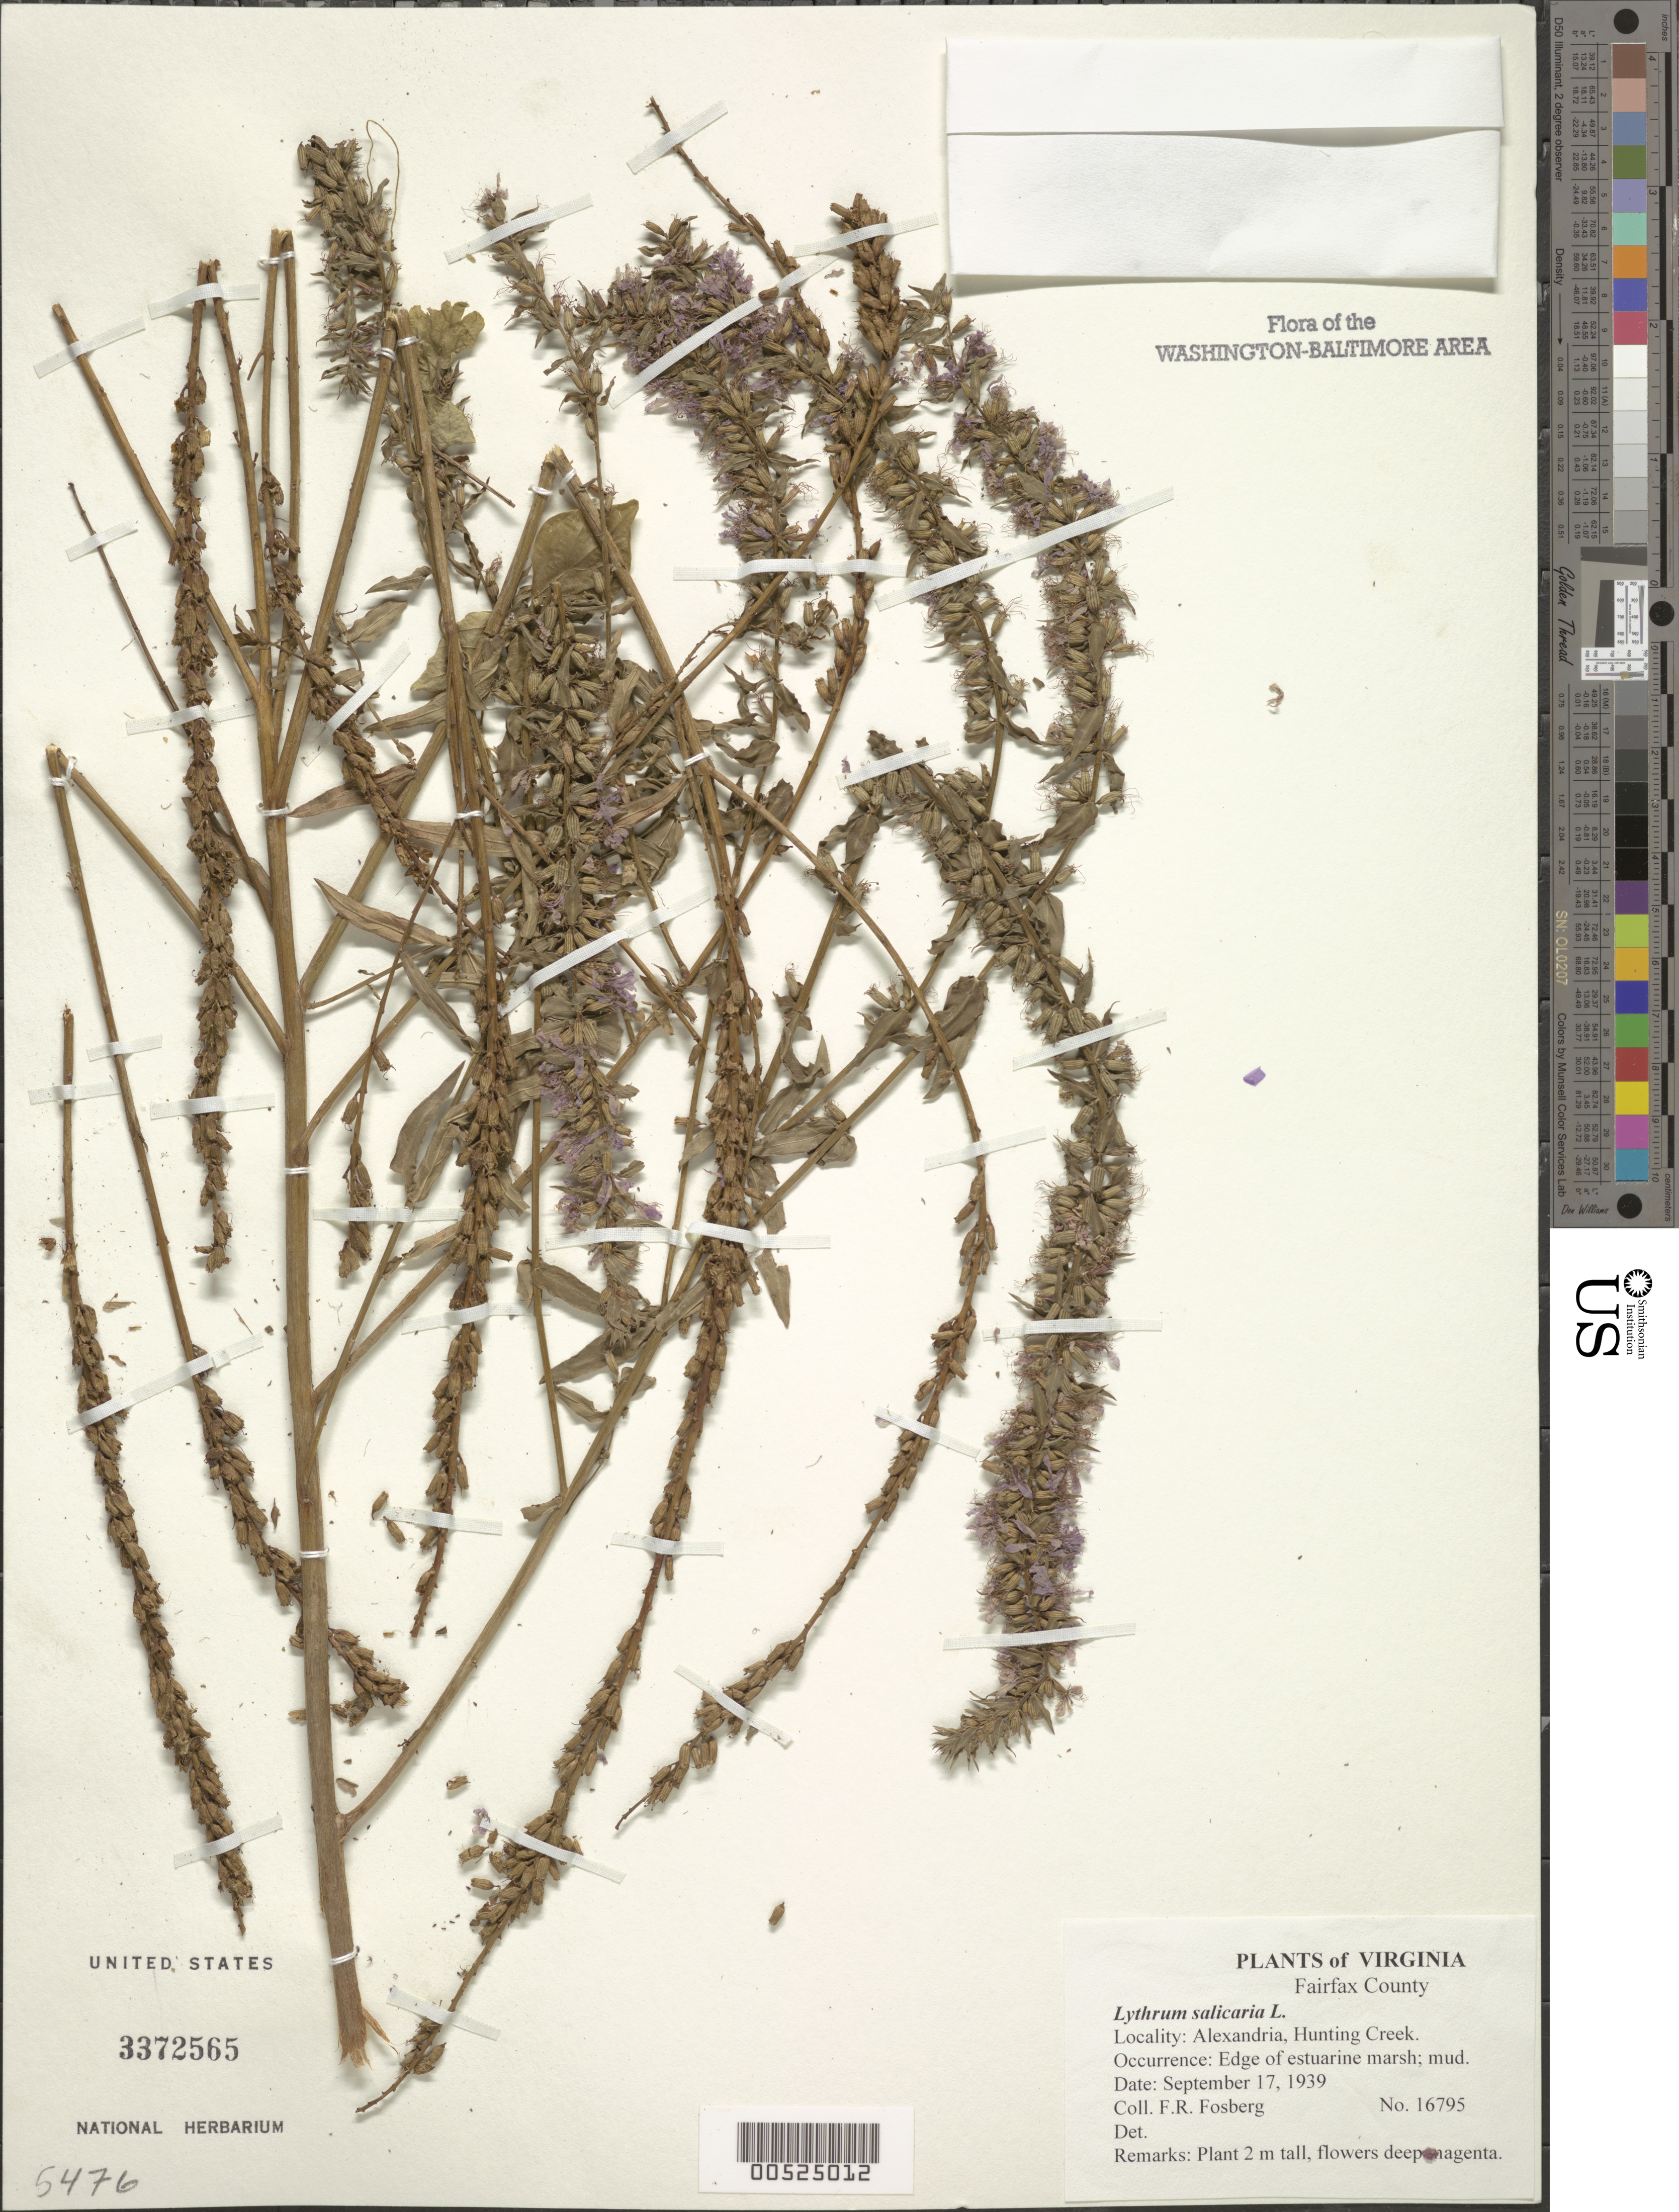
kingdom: Plantae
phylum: Tracheophyta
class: Magnoliopsida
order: Myrtales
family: Lythraceae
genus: Lythrum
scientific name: Lythrum salicaria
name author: L.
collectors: F. R. Fosberg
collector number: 16795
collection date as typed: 17 Sep 1939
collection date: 1939-09-17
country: United States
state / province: Virginia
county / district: City of Alexandria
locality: Alexandria, Hunting Creek.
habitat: Edge of estuarine marsh; mud.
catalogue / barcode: US 3372565